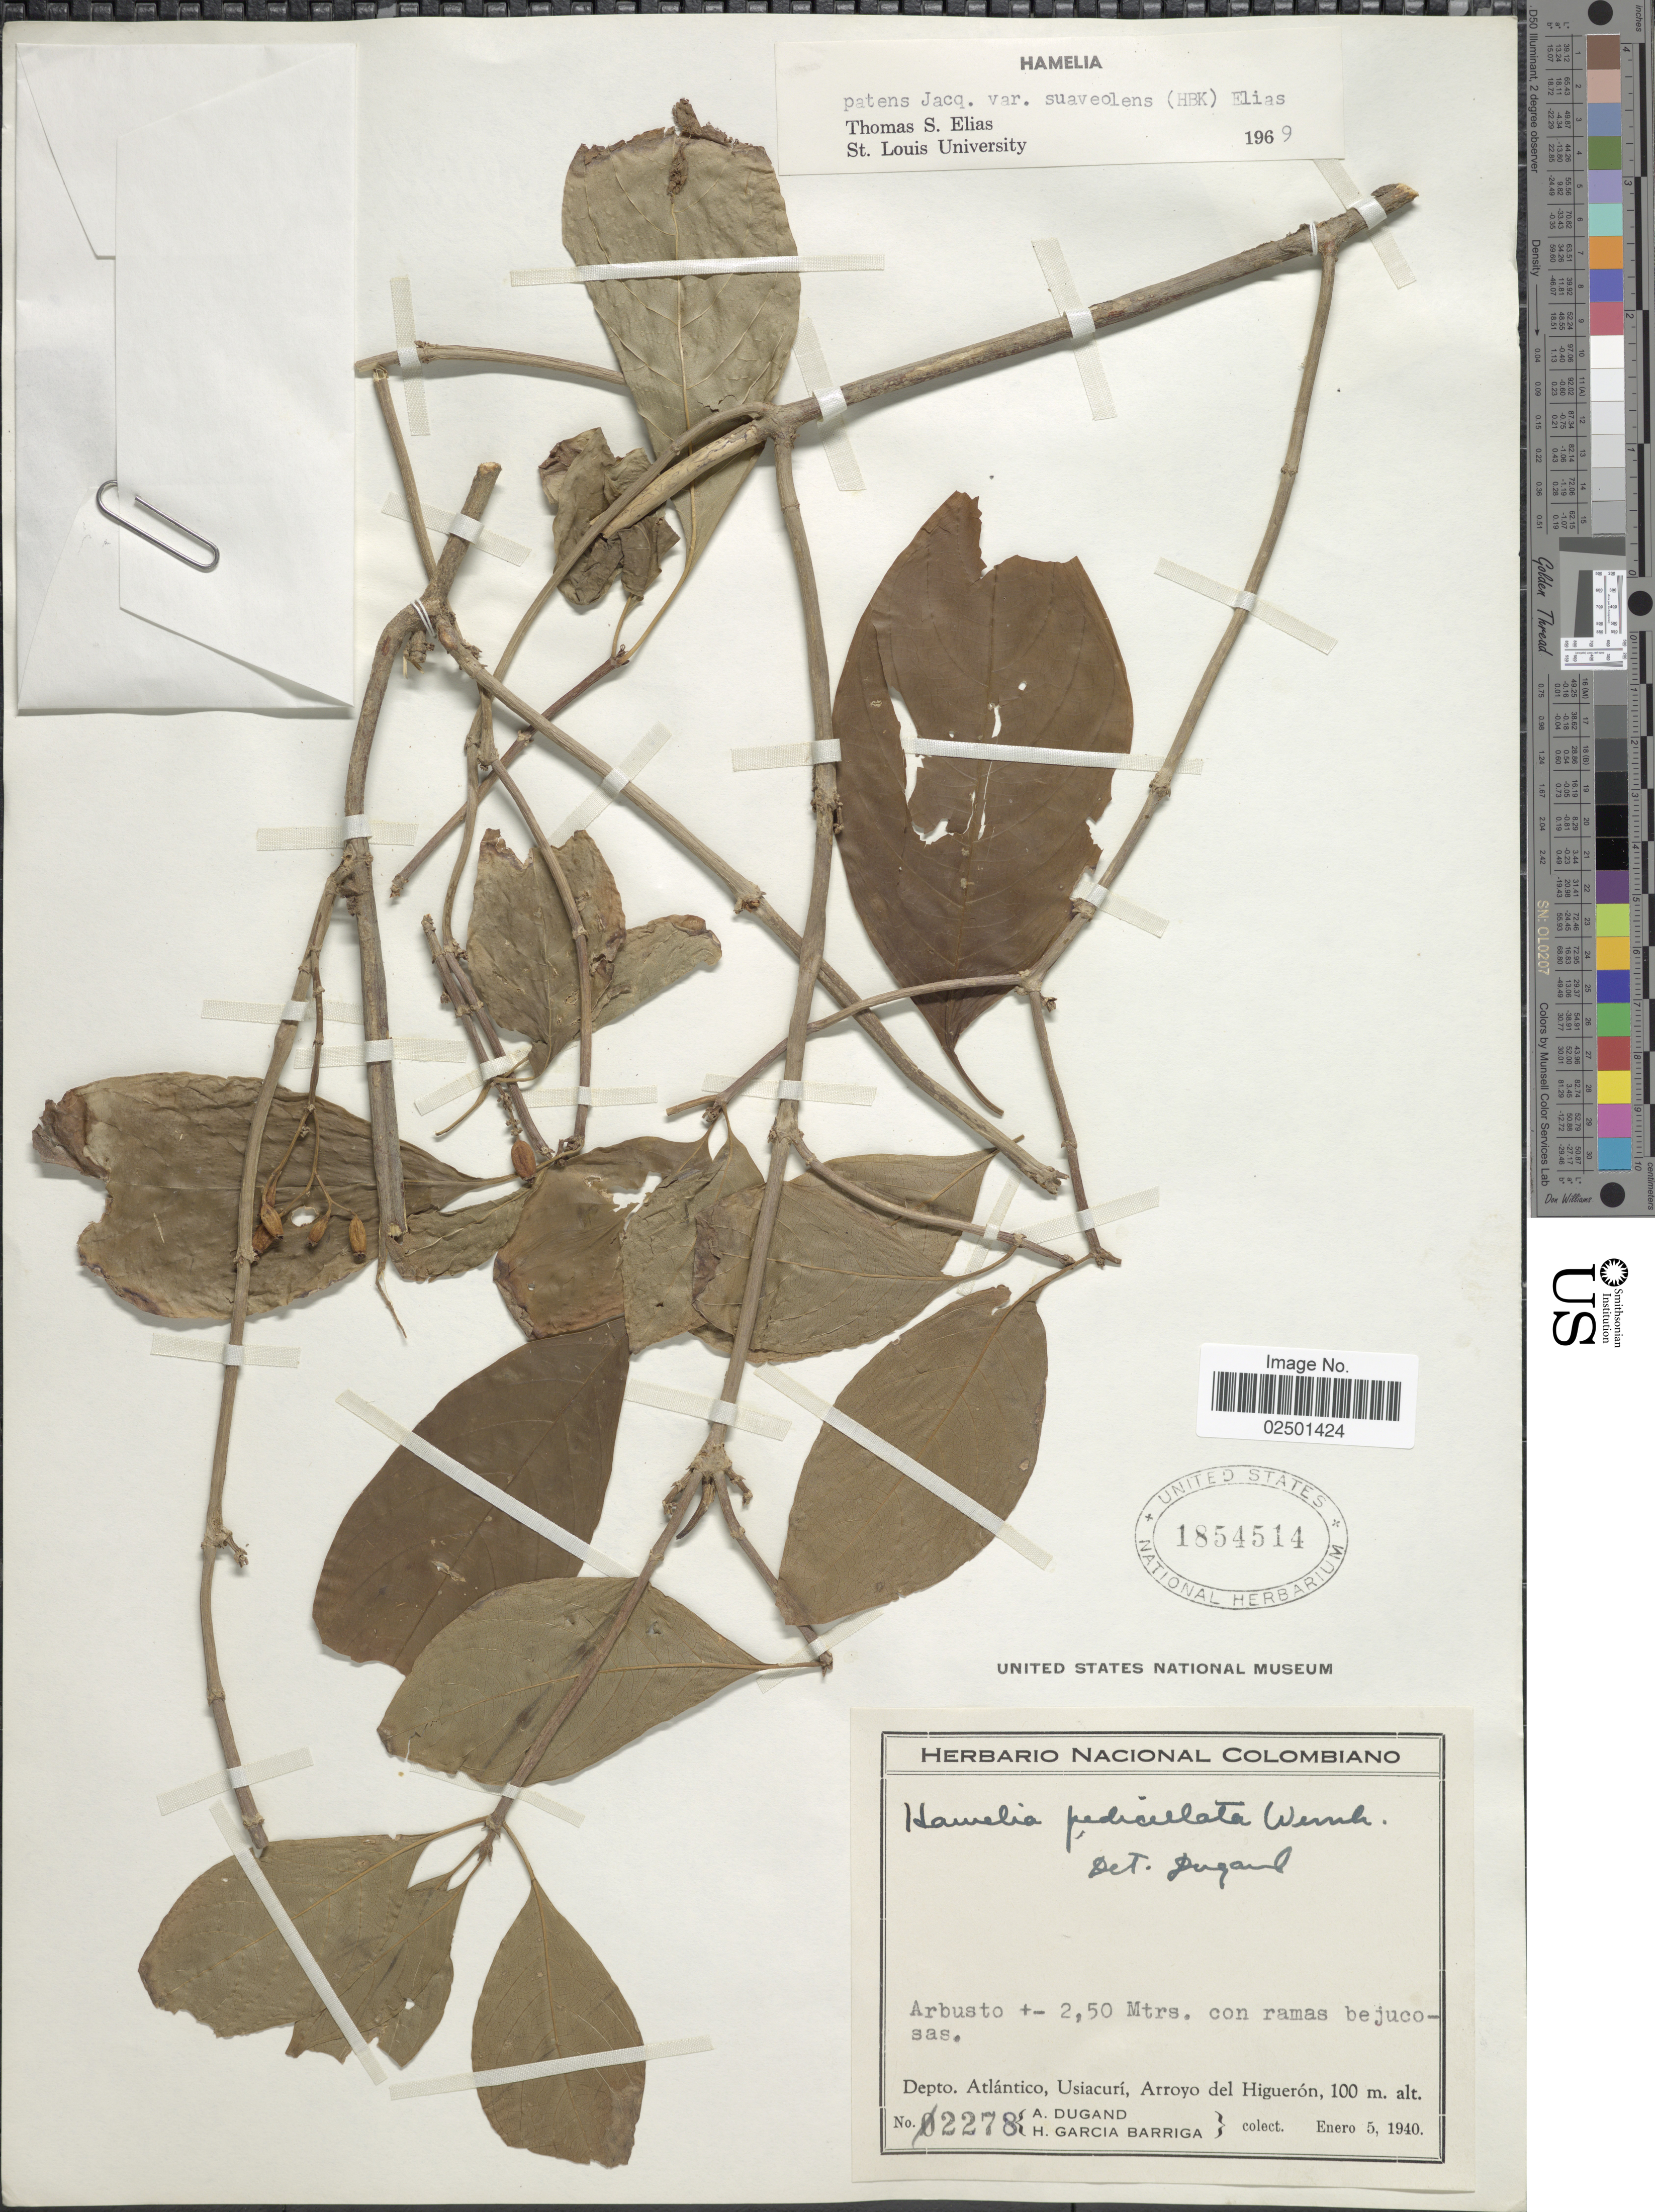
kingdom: Plantae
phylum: Tracheophyta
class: Magnoliopsida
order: Gentianales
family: Rubiaceae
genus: Hamelia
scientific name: Hamelia patens var. glabra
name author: Oerst.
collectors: A. Dugand & H. García Barriga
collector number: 2278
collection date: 1940-01-05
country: Colombia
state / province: Atlántico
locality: Depto. Atlantico, Usiacuri, Arroyo del Higueron.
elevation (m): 100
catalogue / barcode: US 1854514